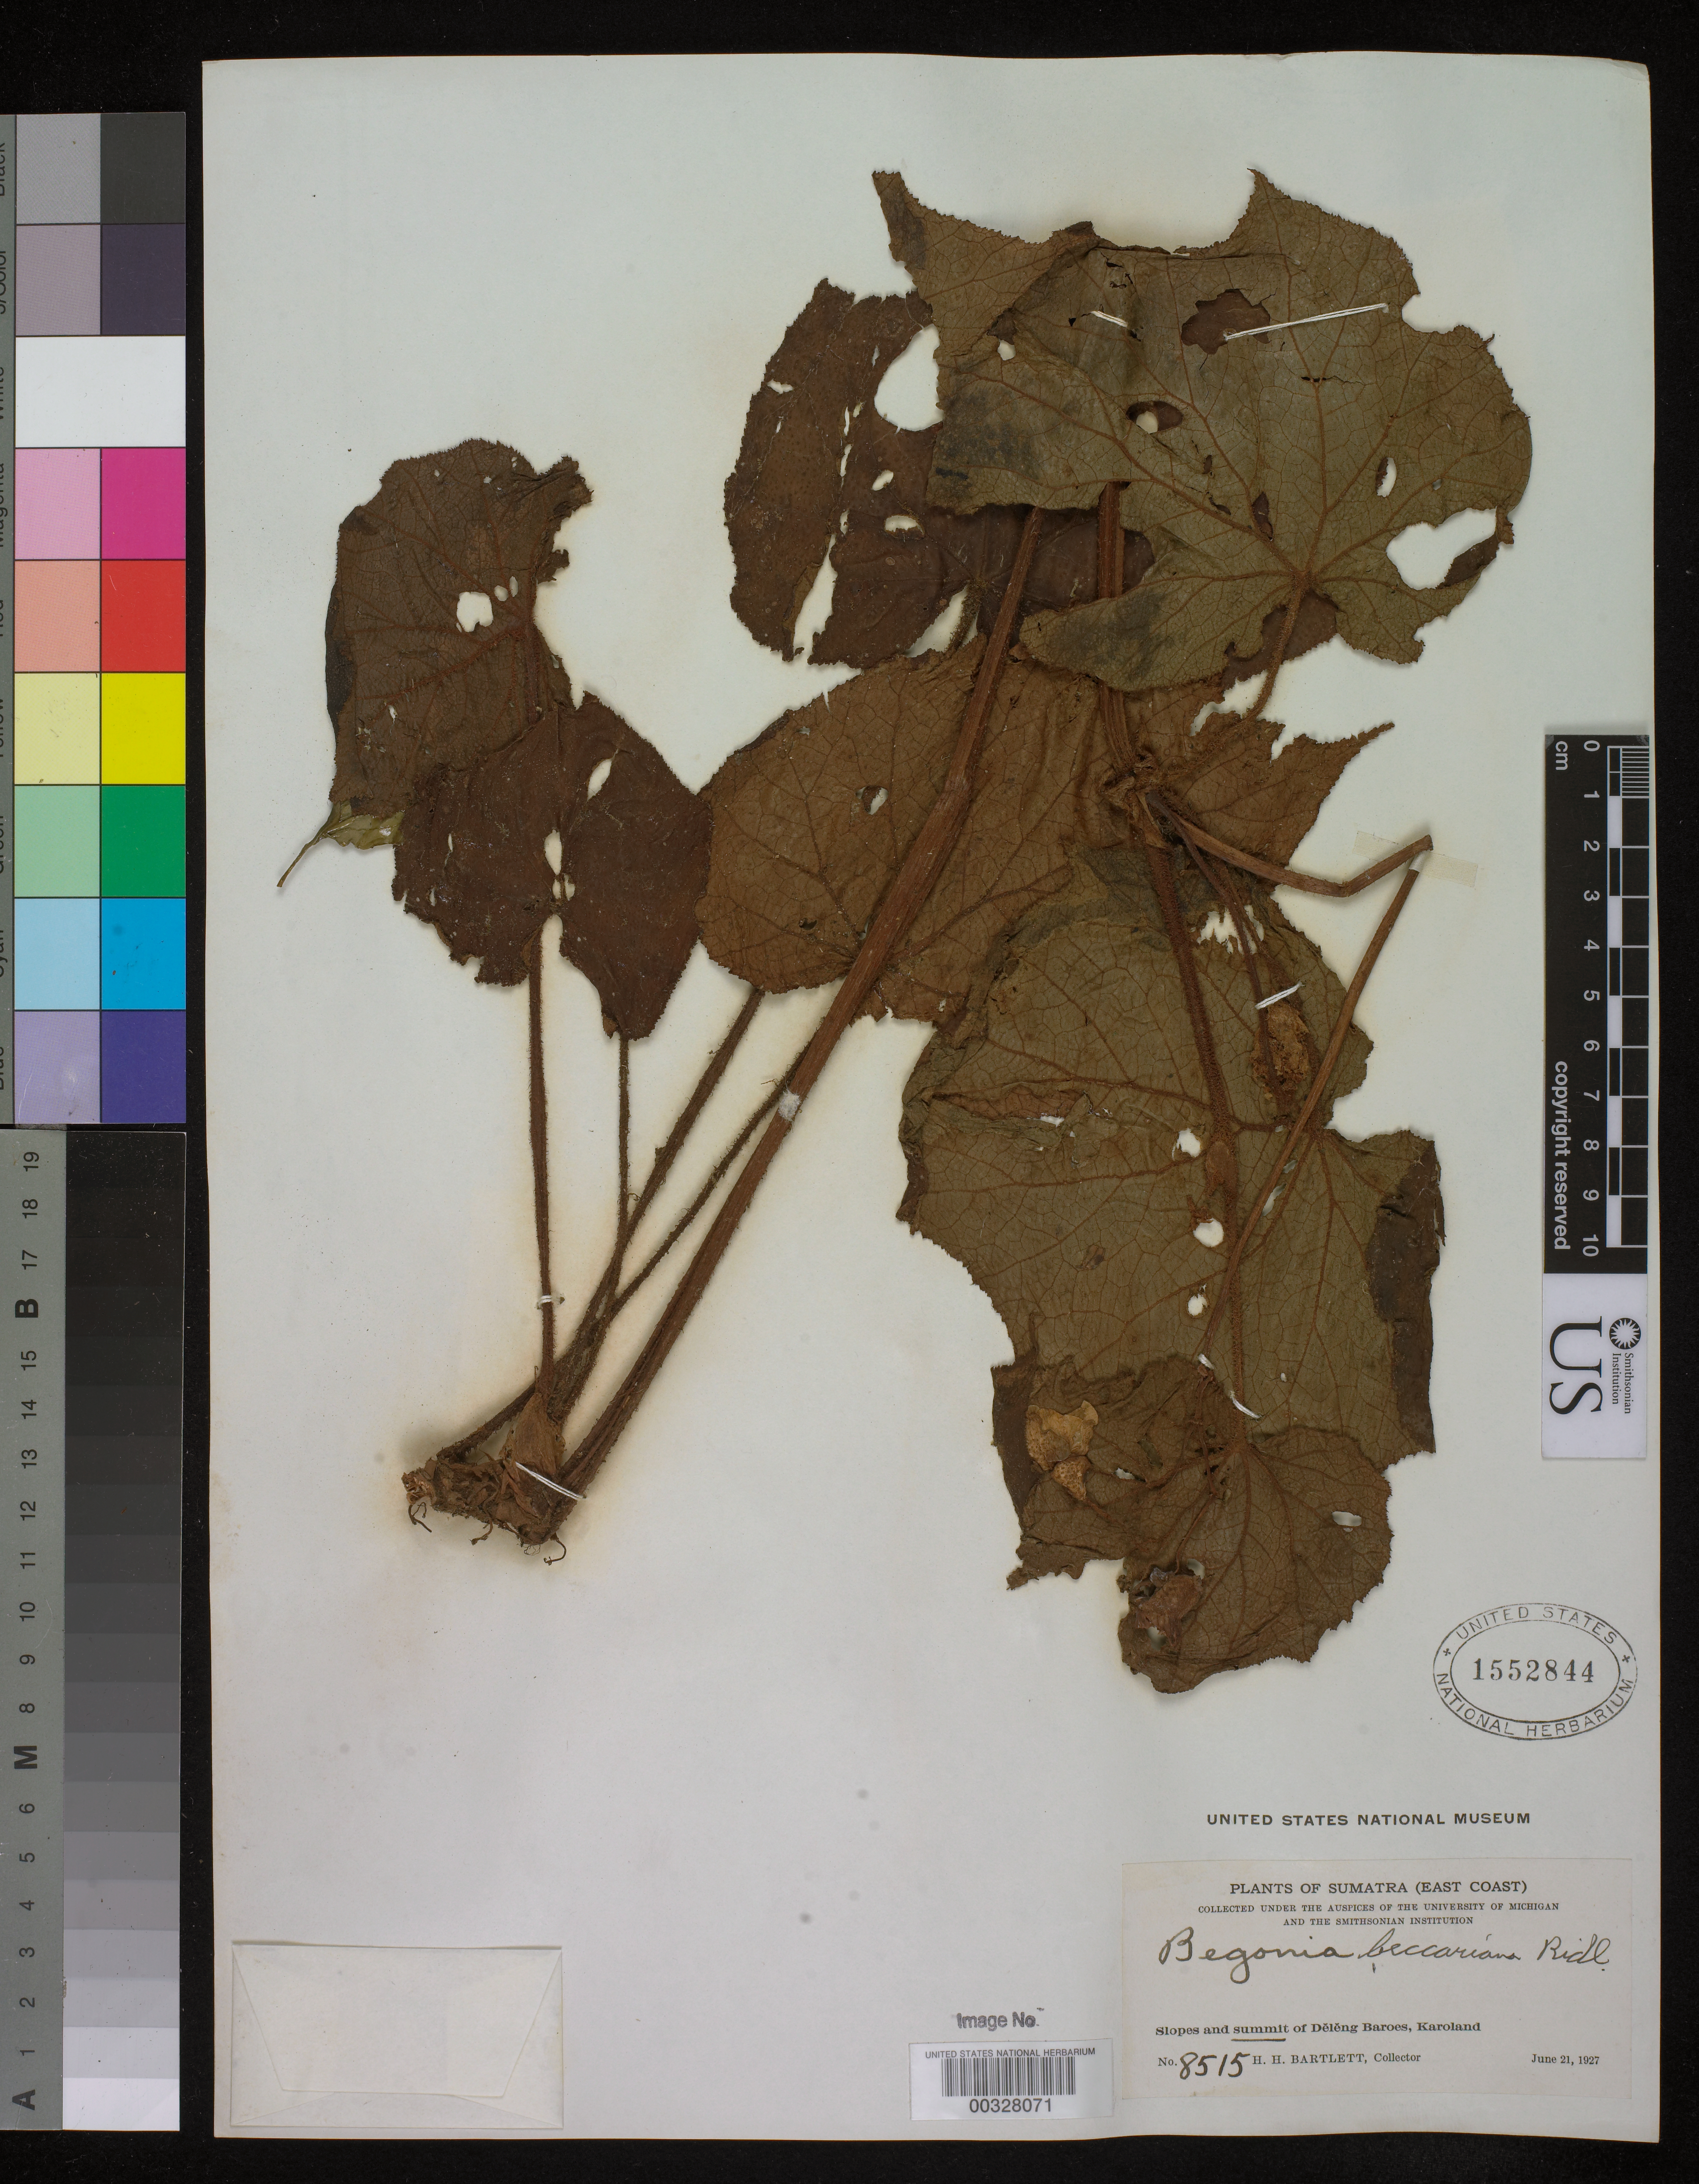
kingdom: Plantae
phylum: Tracheophyta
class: Magnoliopsida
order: Cucurbitales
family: Begoniaceae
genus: Begonia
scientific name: Begonia baramensis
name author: Merr.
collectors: H. H. Bartlett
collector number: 8515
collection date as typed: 21 Jun 1927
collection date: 1927-06-21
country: Indonesia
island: Sumatra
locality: Slopes & summit of deleng baroes, karoland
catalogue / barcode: US 1552844